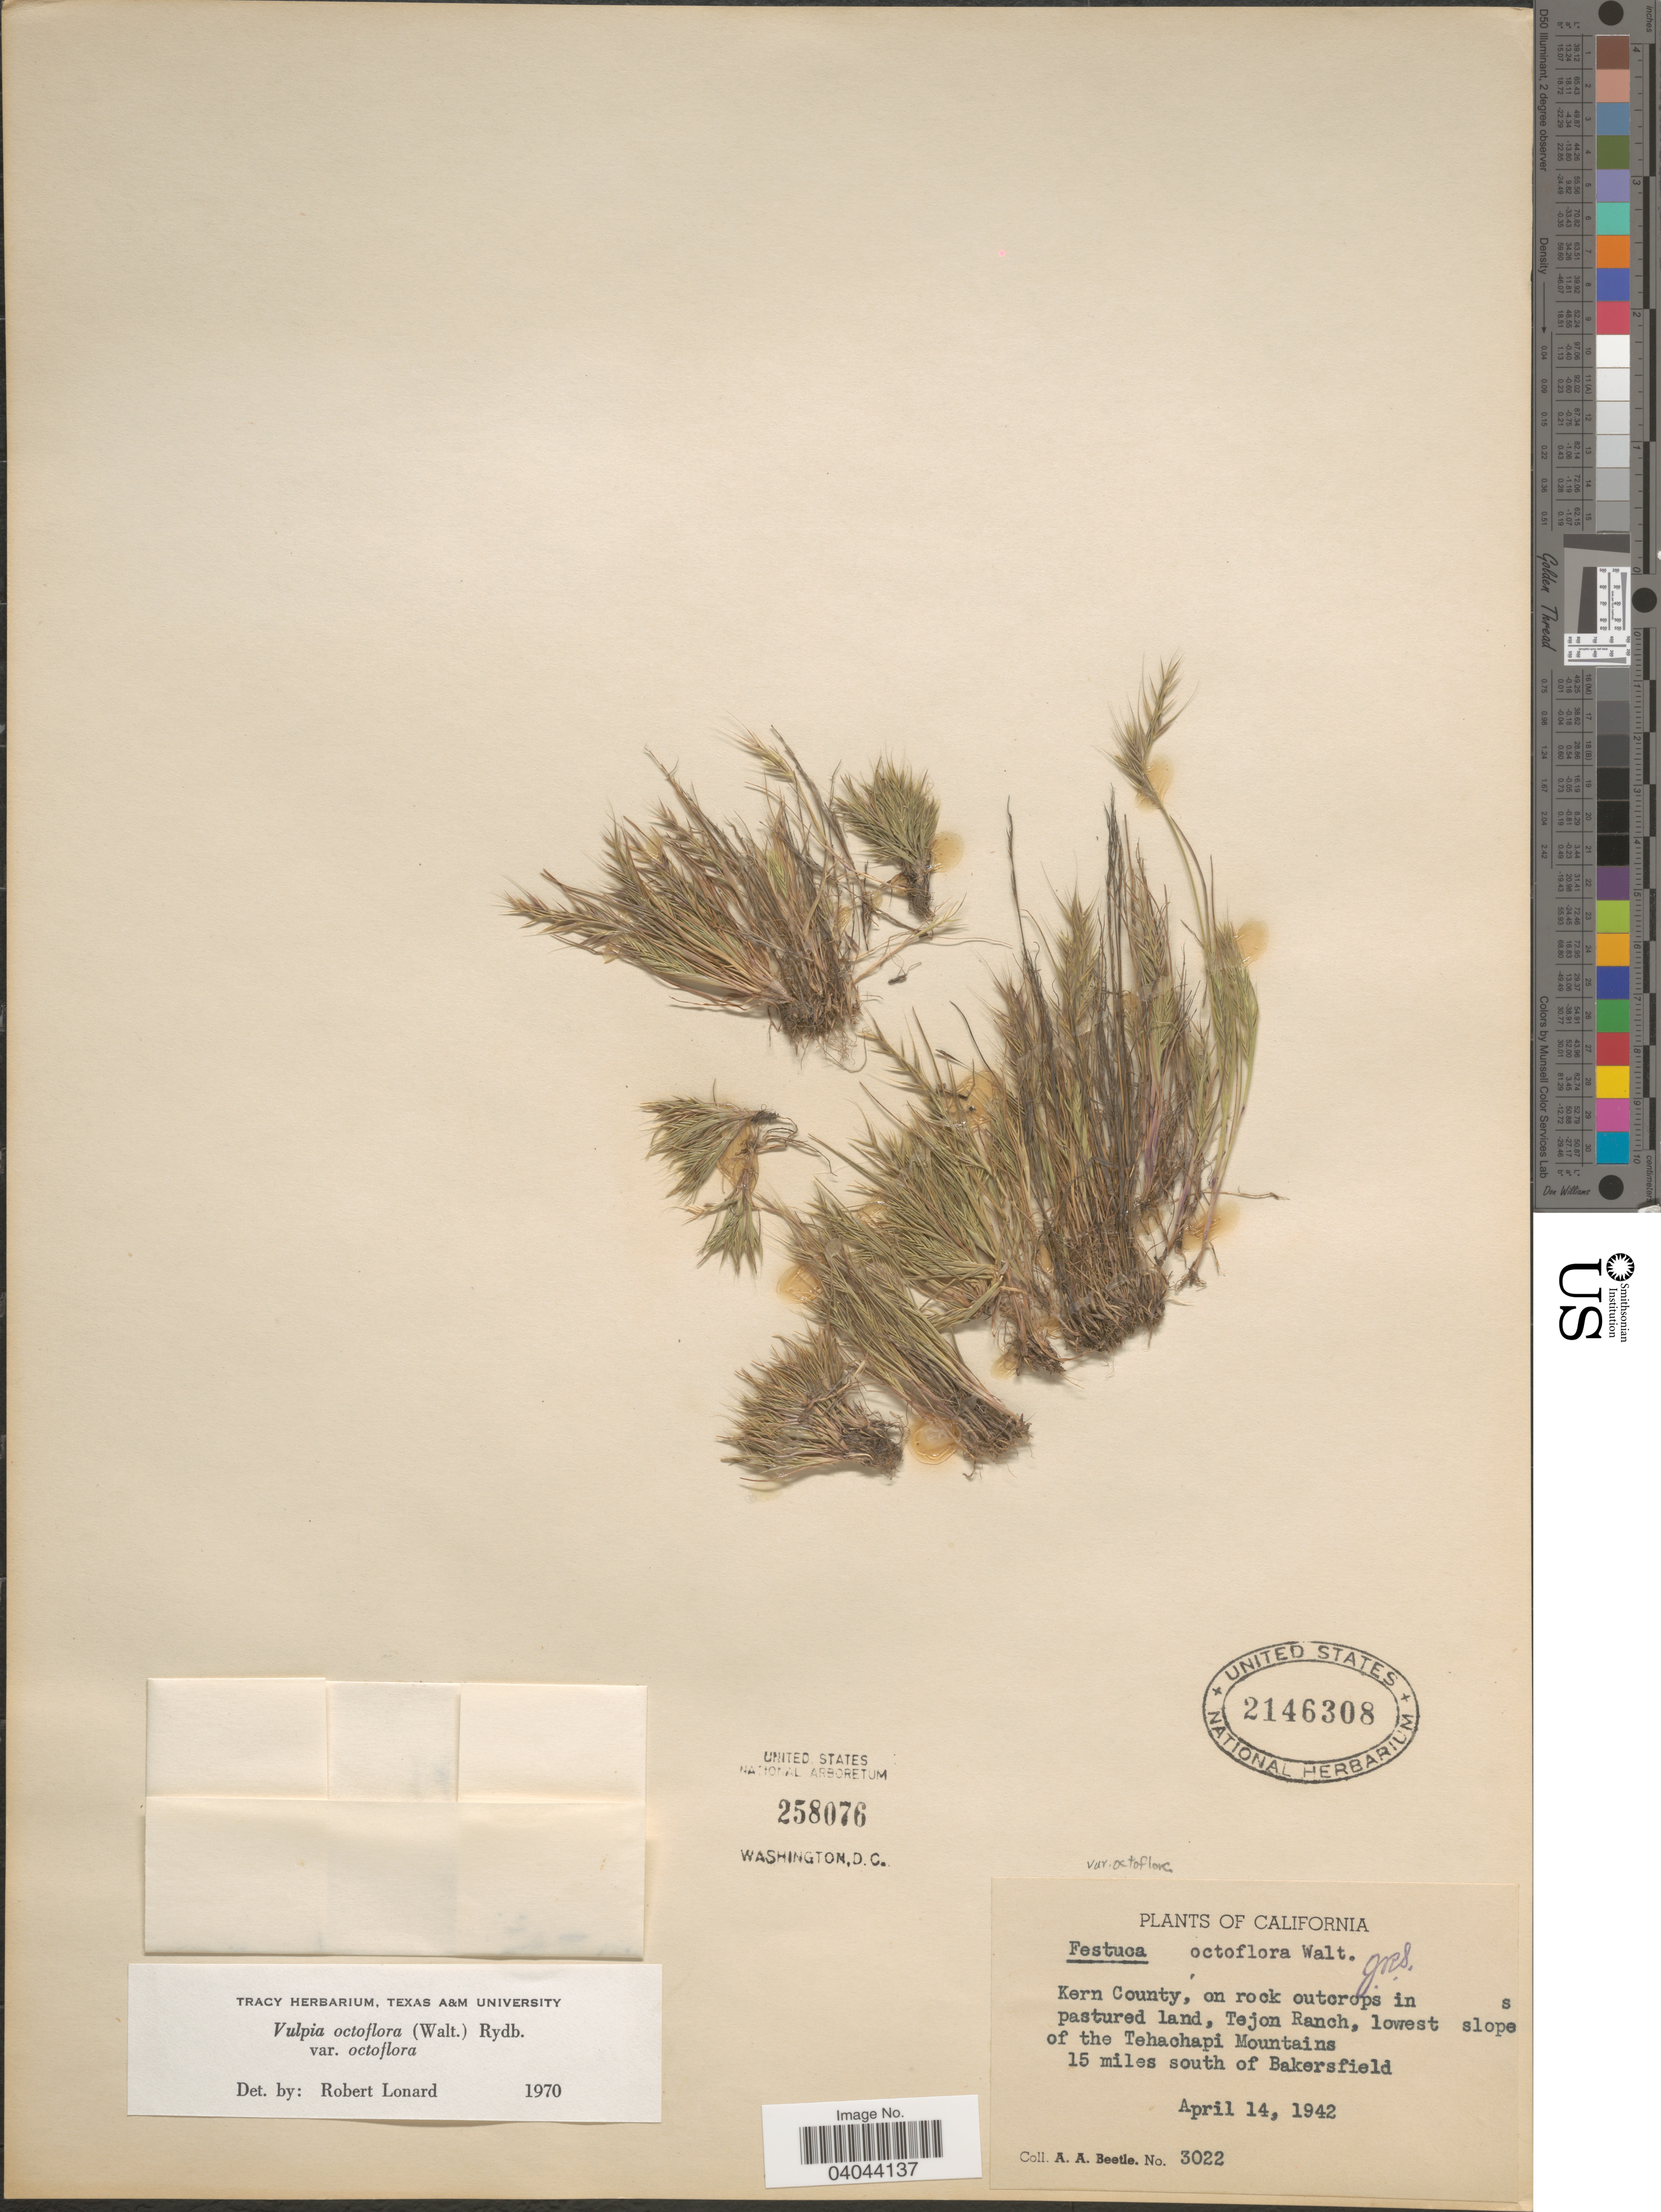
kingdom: Plantae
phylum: Tracheophyta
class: Liliopsida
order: Poales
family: Poaceae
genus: Festuca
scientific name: Festuca octoflora var. octoflora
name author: Walter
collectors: A. A. Beetle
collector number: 3022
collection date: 1942-04-14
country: United States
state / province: California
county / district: Kern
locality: Kern County, on rock outcrops in S pastured land, Tejon Ranch, lowest slope of the Tehachapi Mountains. 15 miles south of Bakersfield.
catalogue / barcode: US 2146308